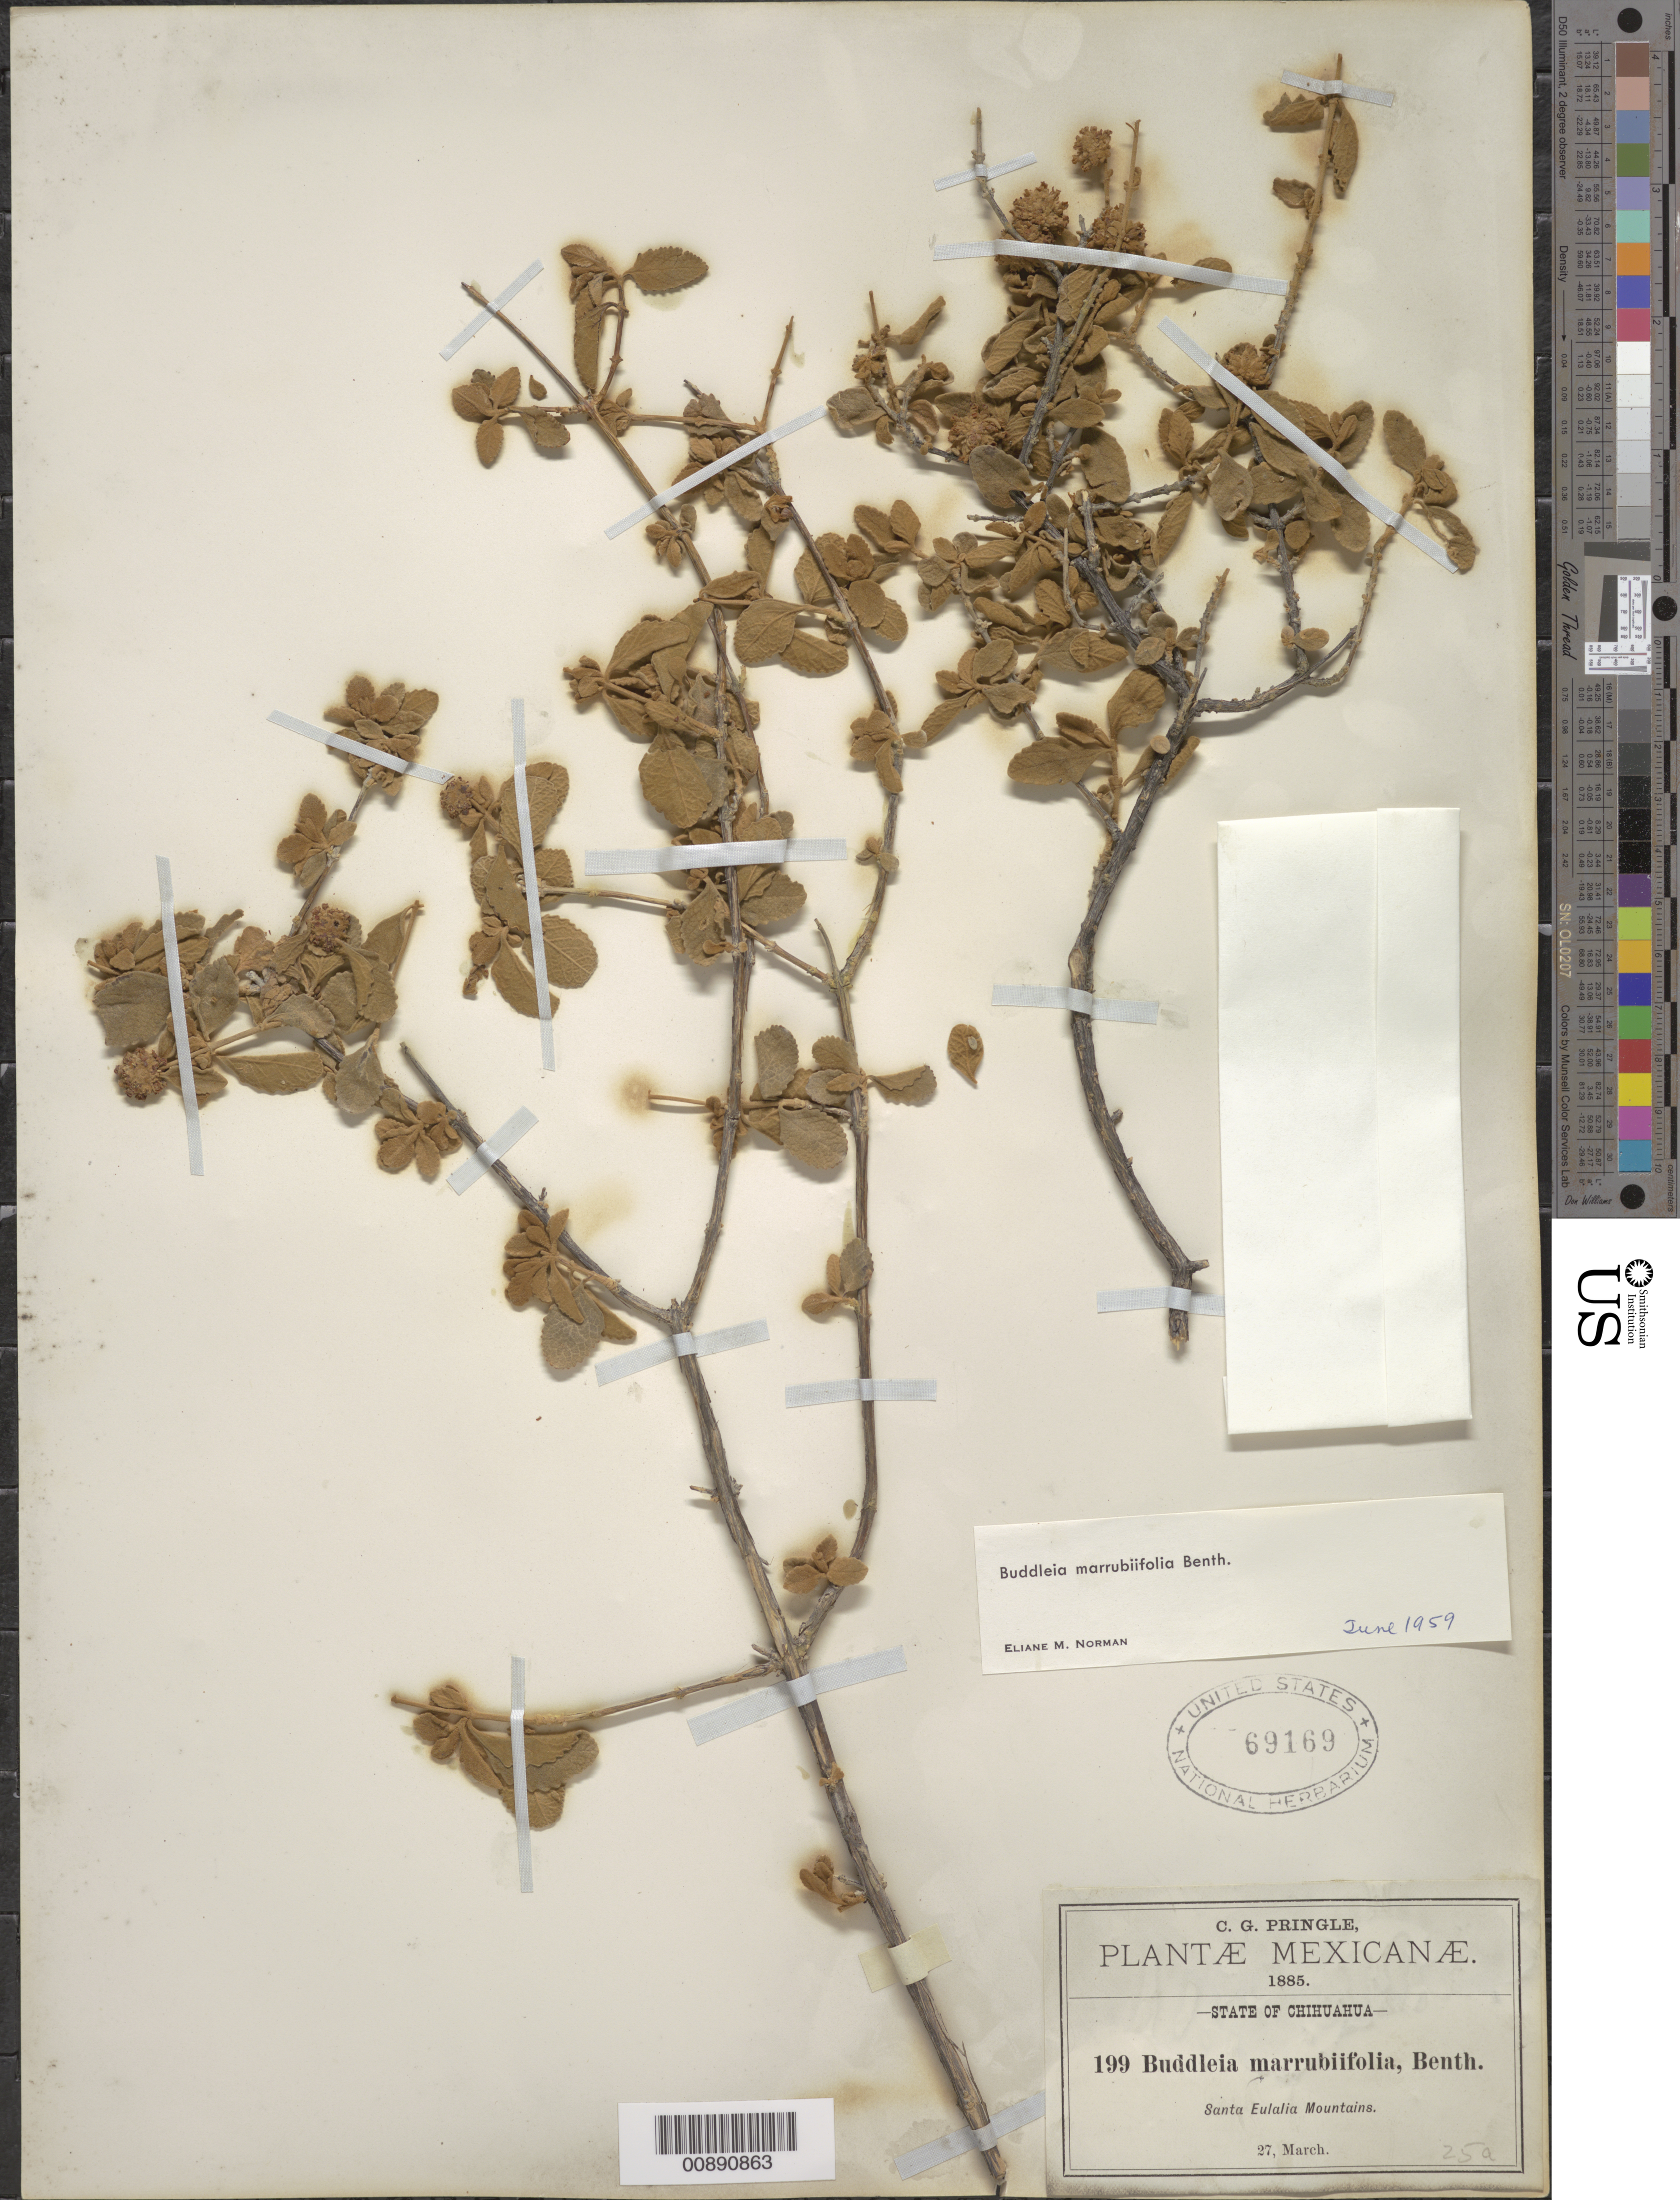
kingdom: Plantae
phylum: Tracheophyta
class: Magnoliopsida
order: Lamiales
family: Scrophulariaceae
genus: Buddleja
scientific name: Buddleja marrubiifolia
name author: Benth.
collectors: C. G. Pringle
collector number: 199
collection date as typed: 27 Mar 1885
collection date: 1885-03-27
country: Mexico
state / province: Chihuahua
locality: Santa Eulalia Mountains, Chihuahua.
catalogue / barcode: US 69169